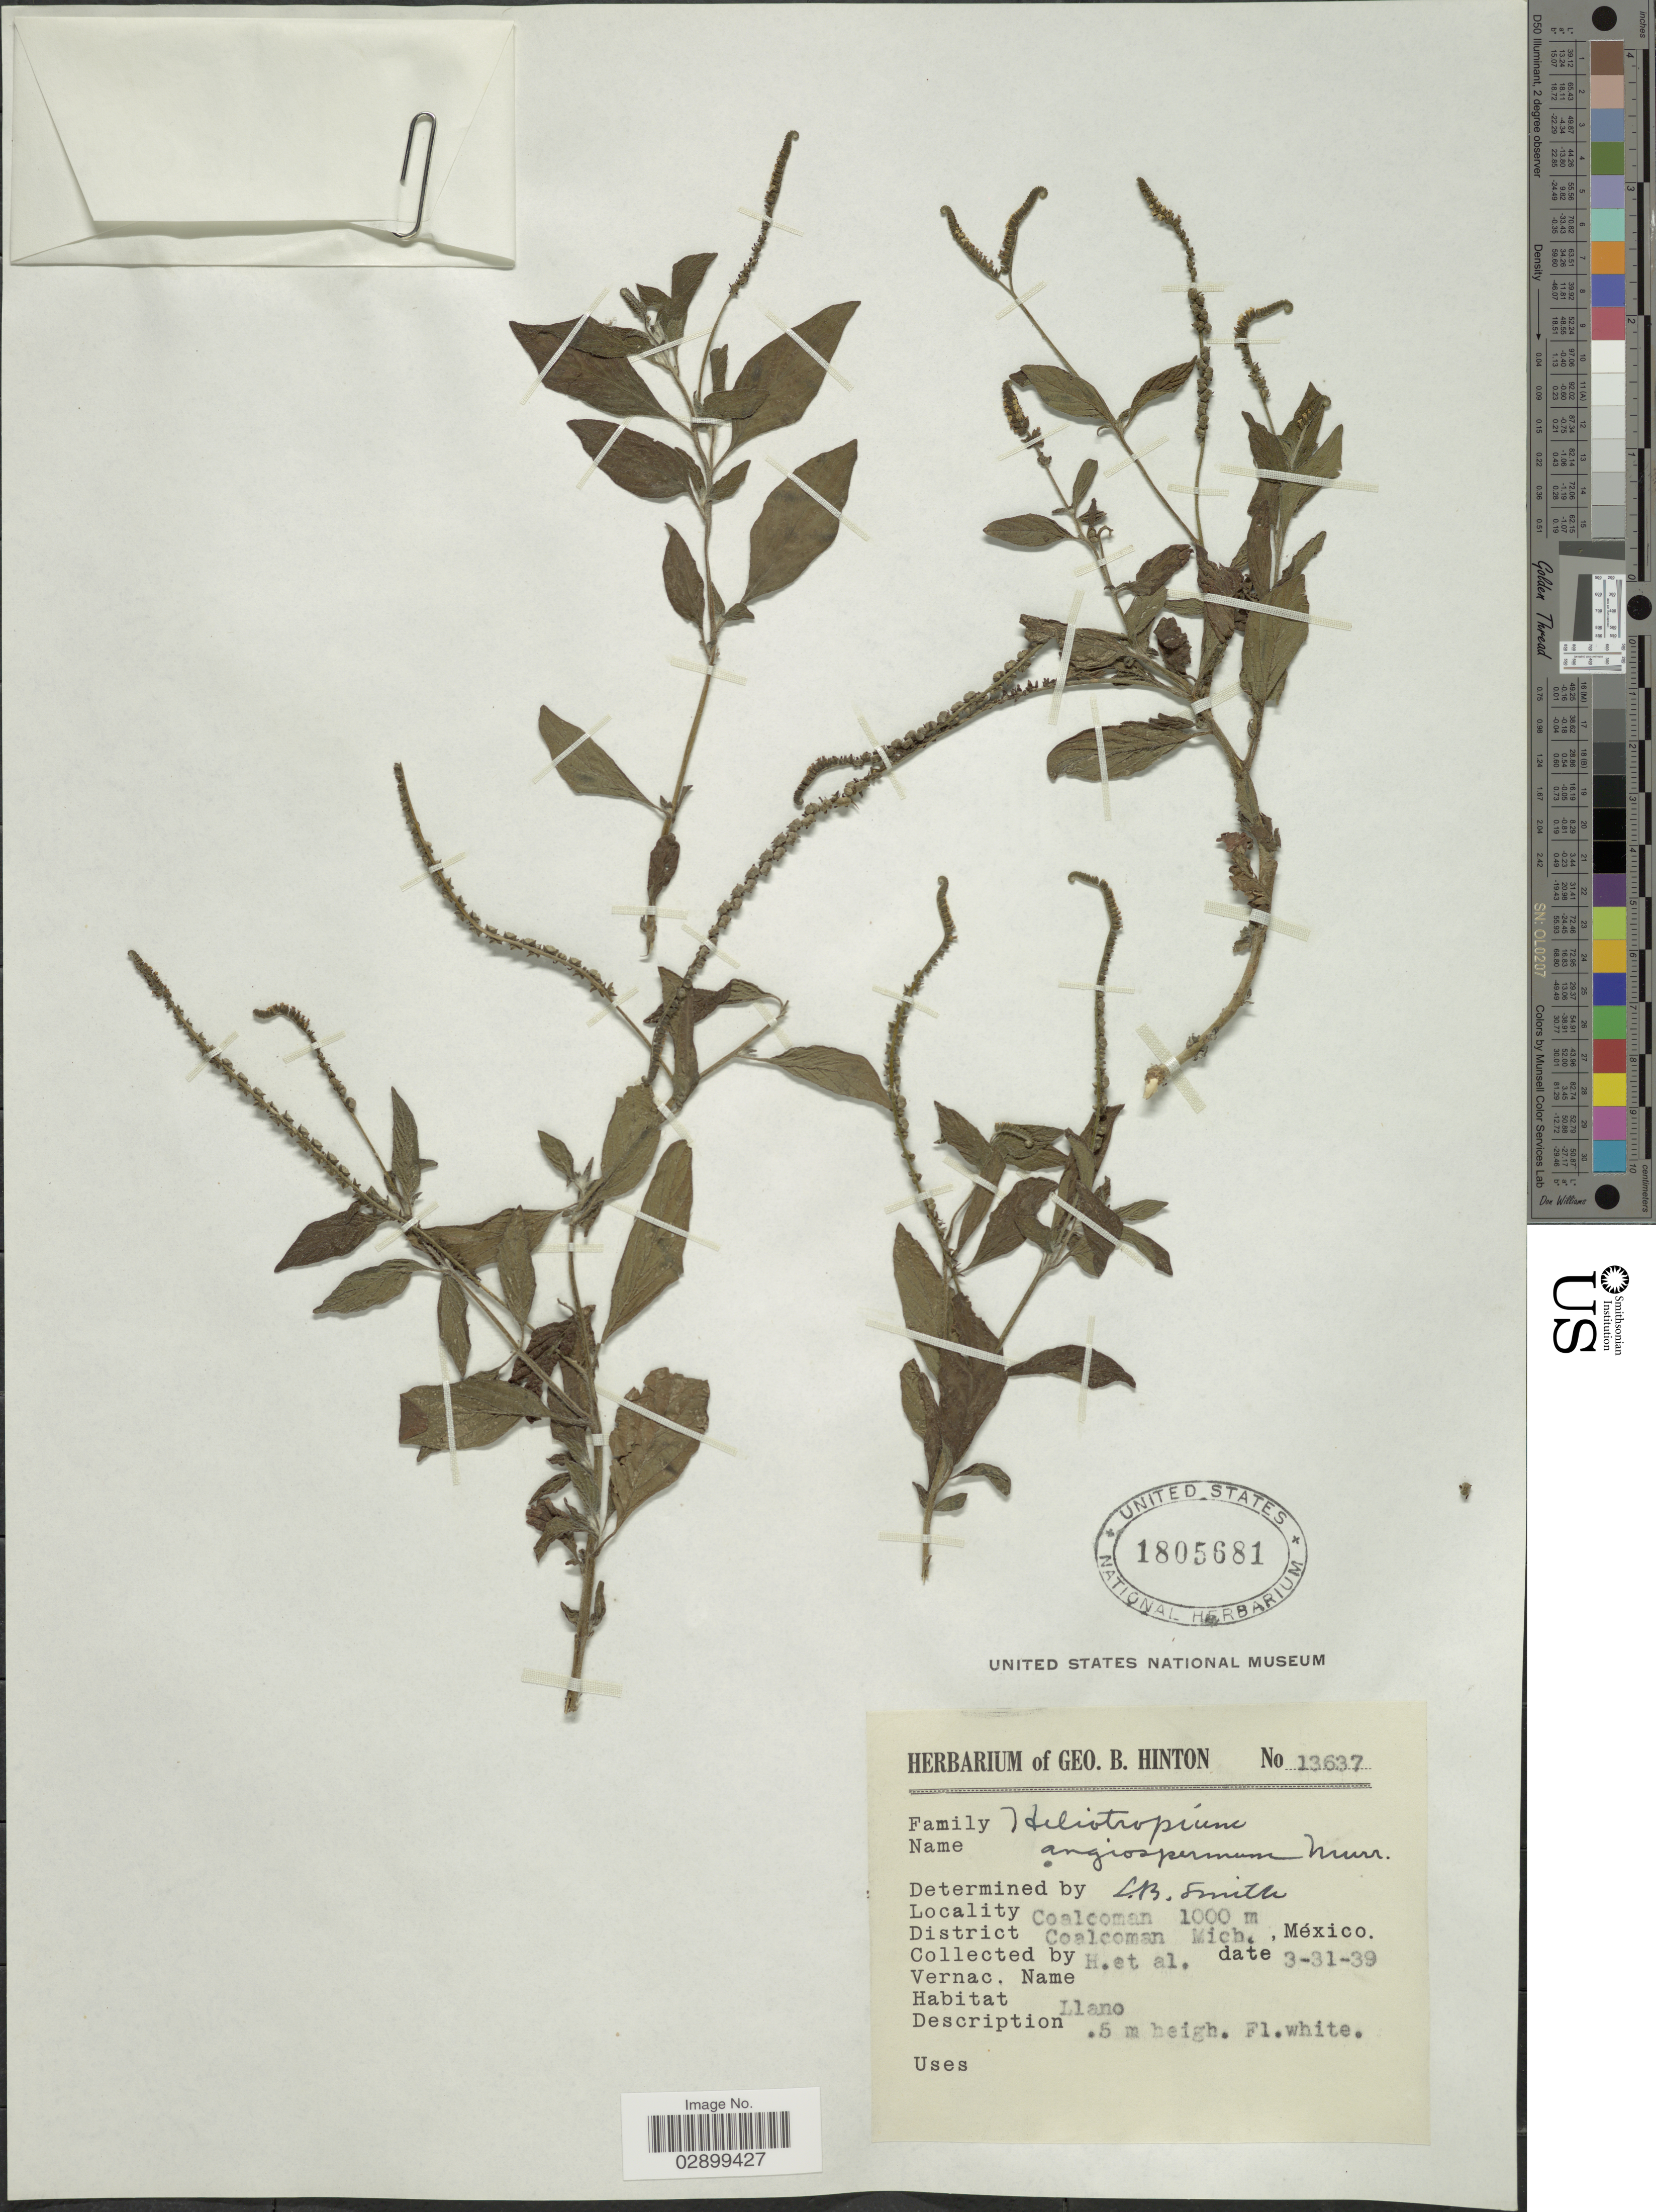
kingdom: Plantae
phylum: Tracheophyta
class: Magnoliopsida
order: Boraginales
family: Heliotropiaceae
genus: Heliotropium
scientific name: Heliotropium angiospermum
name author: Murray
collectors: G. B. Hinton & et al.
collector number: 13637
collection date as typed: Transcribed d/m/y: 31/3/39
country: Mexico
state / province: Michoacán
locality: Coalcoman. District Coalcoman, Mich.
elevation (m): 1000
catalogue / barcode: US 1805681